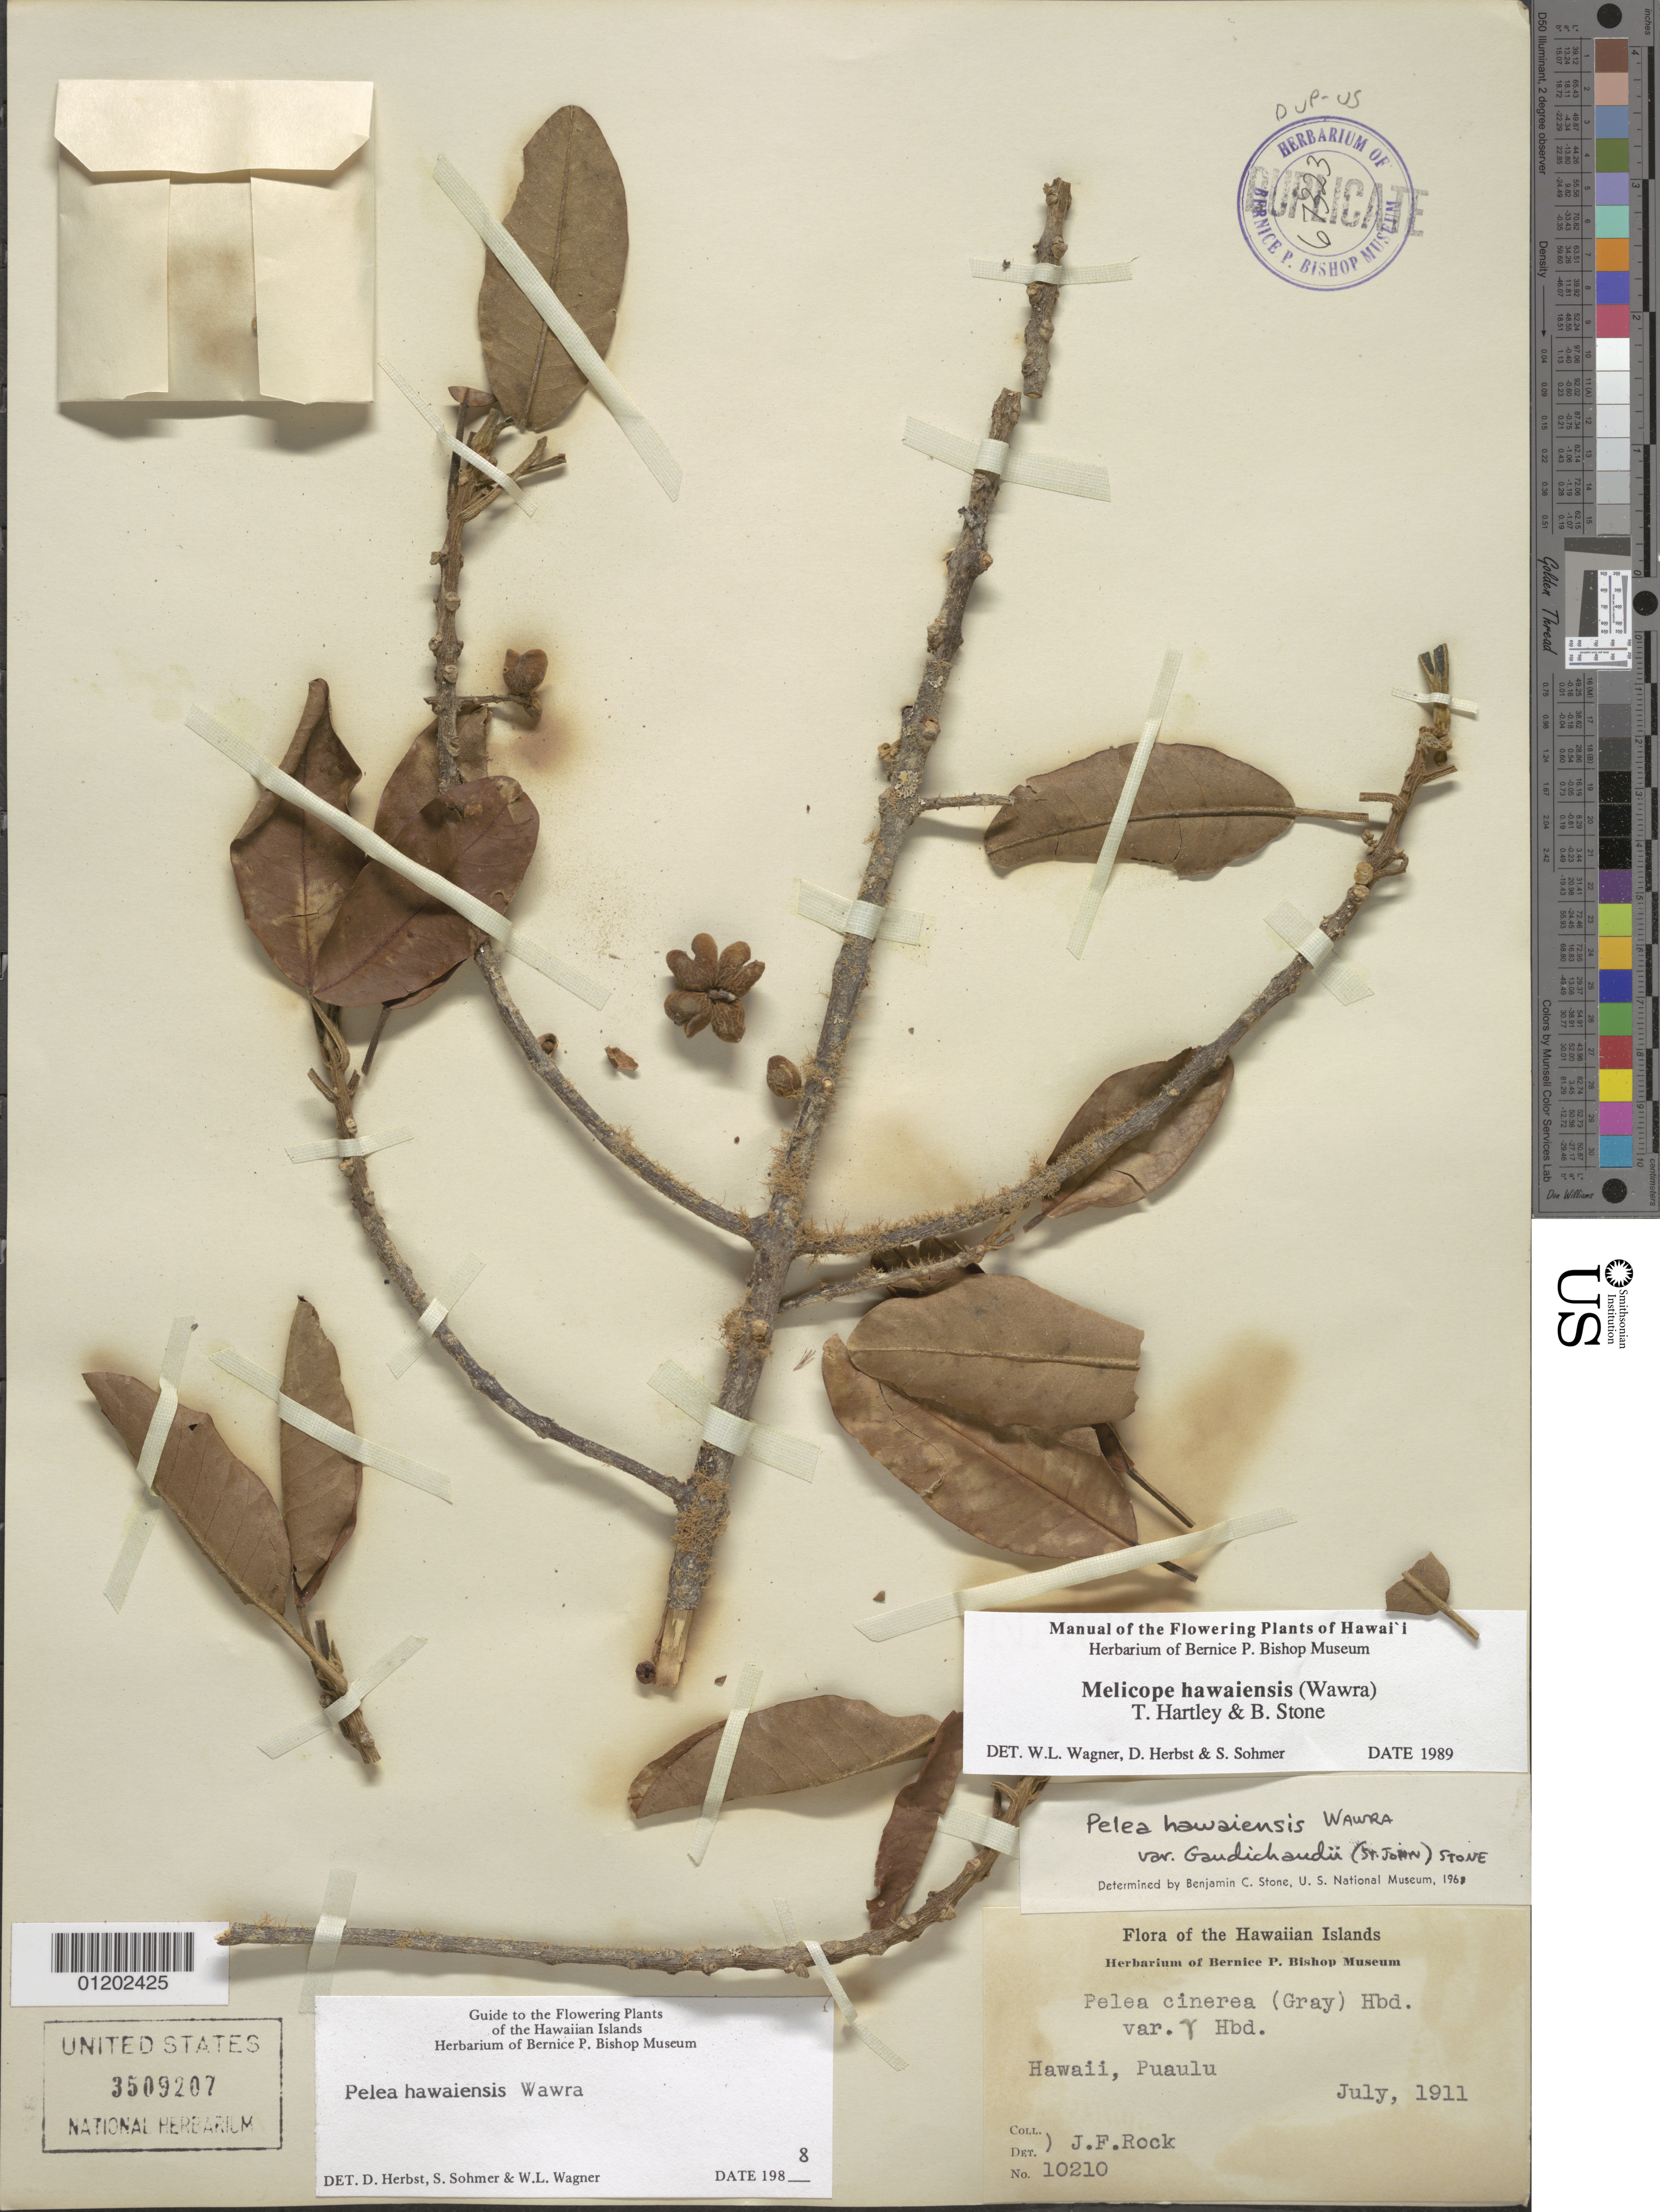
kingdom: Plantae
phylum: Tracheophyta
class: Magnoliopsida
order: Sapindales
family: Rutaceae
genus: Melicope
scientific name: Melicope hawaiensis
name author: (Wawra) T.G. Hartley & B.C. Stone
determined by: Wagner, W. L.; Herbst, D. R.; Sohmer, S. H.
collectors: J. F. Rock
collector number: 10210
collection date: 1911-07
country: United States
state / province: Hawaii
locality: Puaulu.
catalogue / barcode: US 3509207